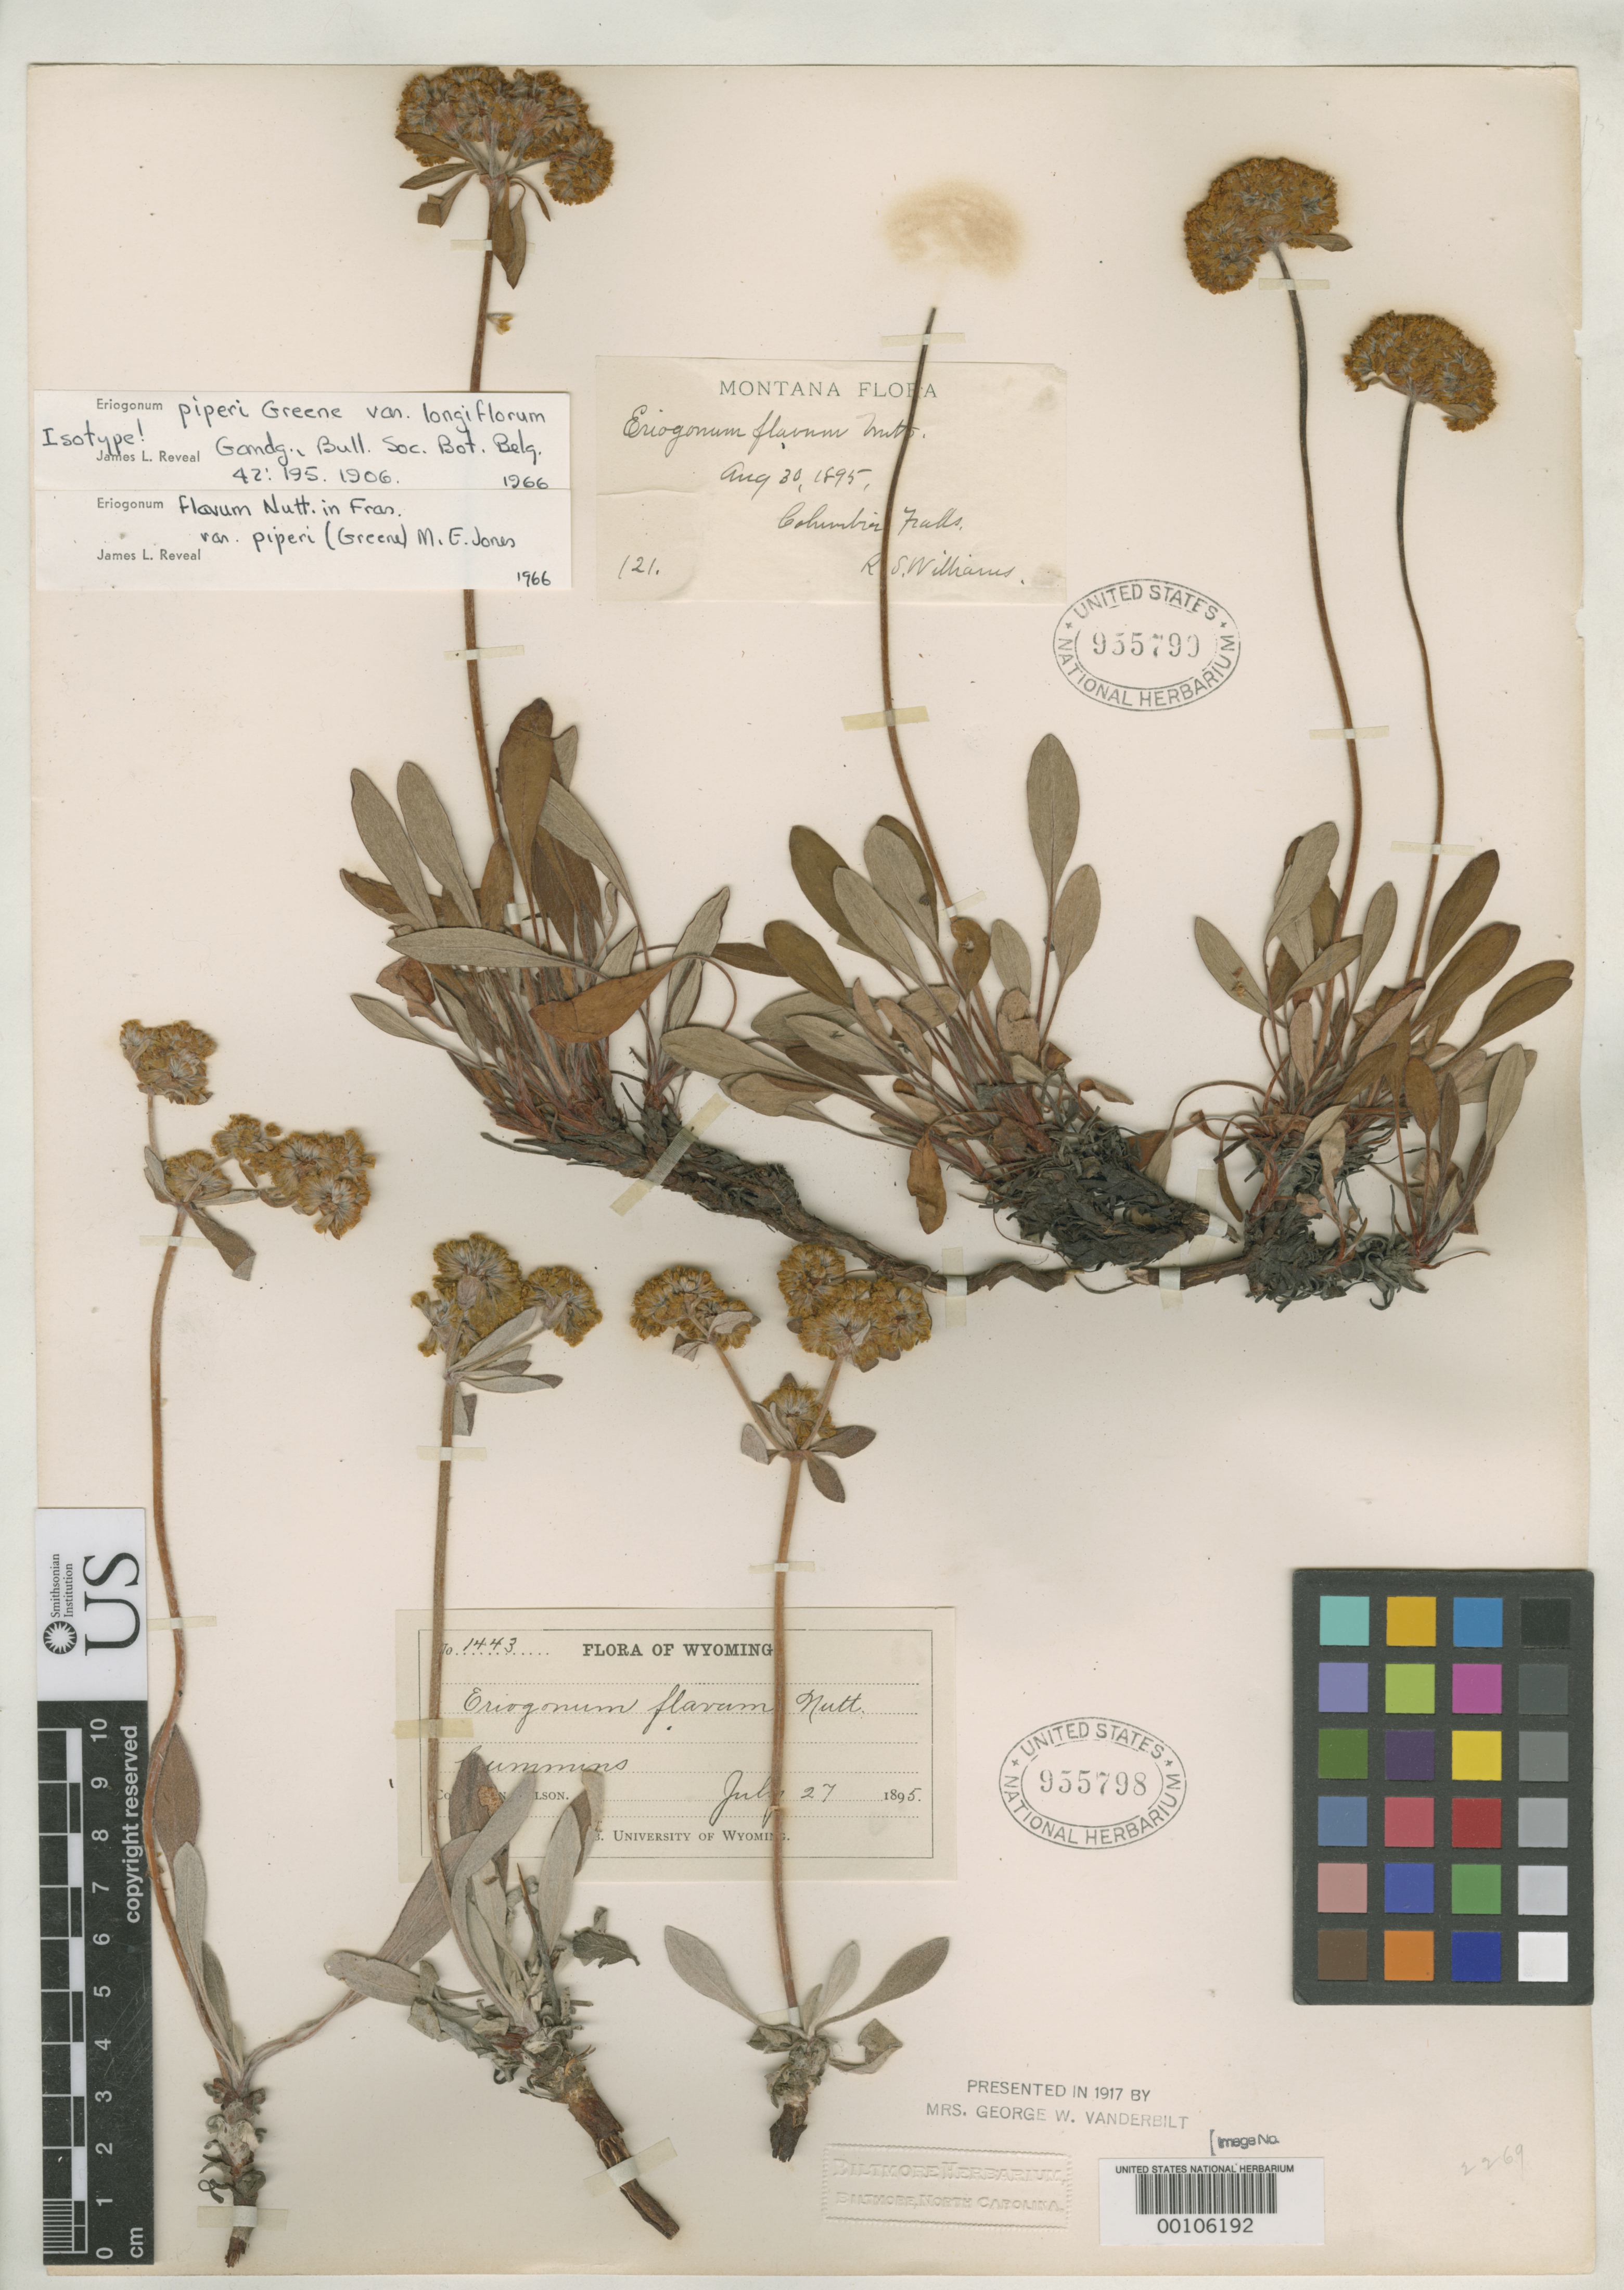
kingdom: Plantae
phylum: Tracheophyta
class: Magnoliopsida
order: Caryophyllales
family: Polygonaceae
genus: Eriogonum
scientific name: Eriogonum piperi var. longiflorum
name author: Gand.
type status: Isotype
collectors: R. S. Williams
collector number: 121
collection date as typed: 30 Aug 1895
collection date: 1895-08-30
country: United States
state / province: Montana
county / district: Flathead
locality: Columbia Falls.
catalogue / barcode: US 955799